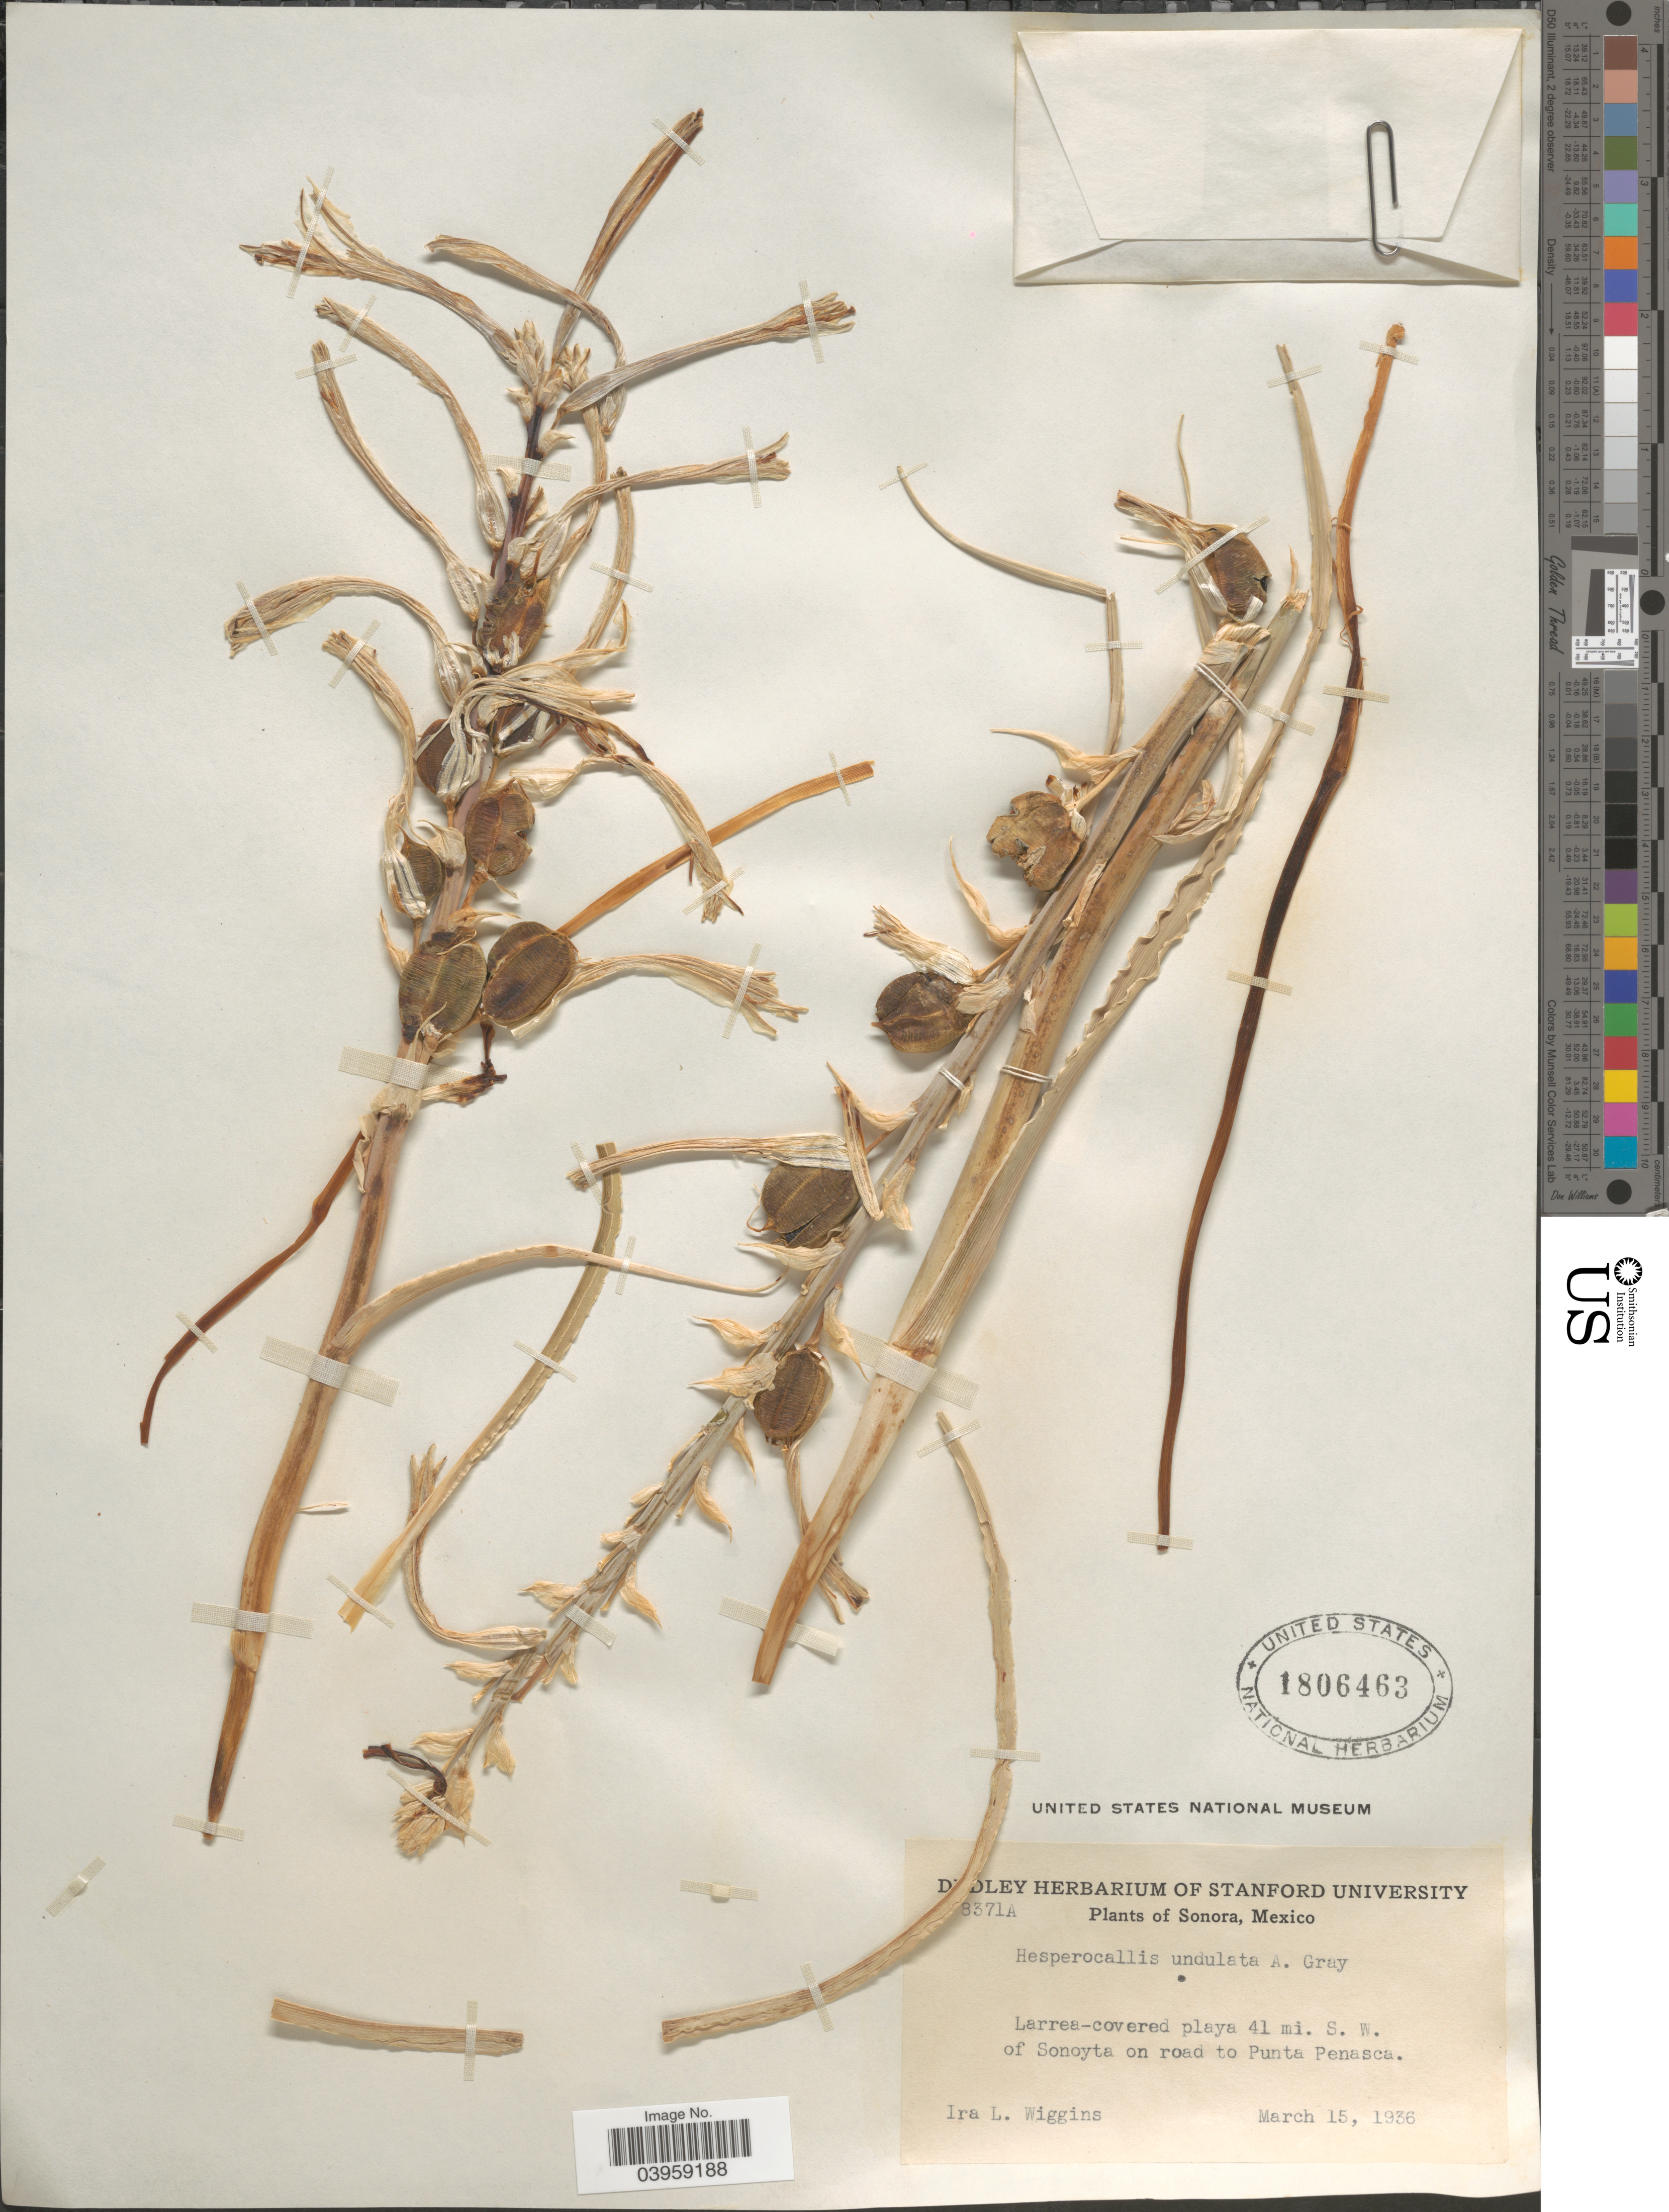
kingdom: Plantae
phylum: Tracheophyta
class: Liliopsida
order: Asparagales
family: Asparagaceae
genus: Hesperocallis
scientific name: Hesperocallis undulata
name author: A. Gray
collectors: I. L. Wiggins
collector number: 8371A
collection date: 1936-03-15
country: Mexico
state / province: Sonora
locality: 41 mi. S. W. of Sonoyta on road to Punta Penasca.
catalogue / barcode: US 1806463